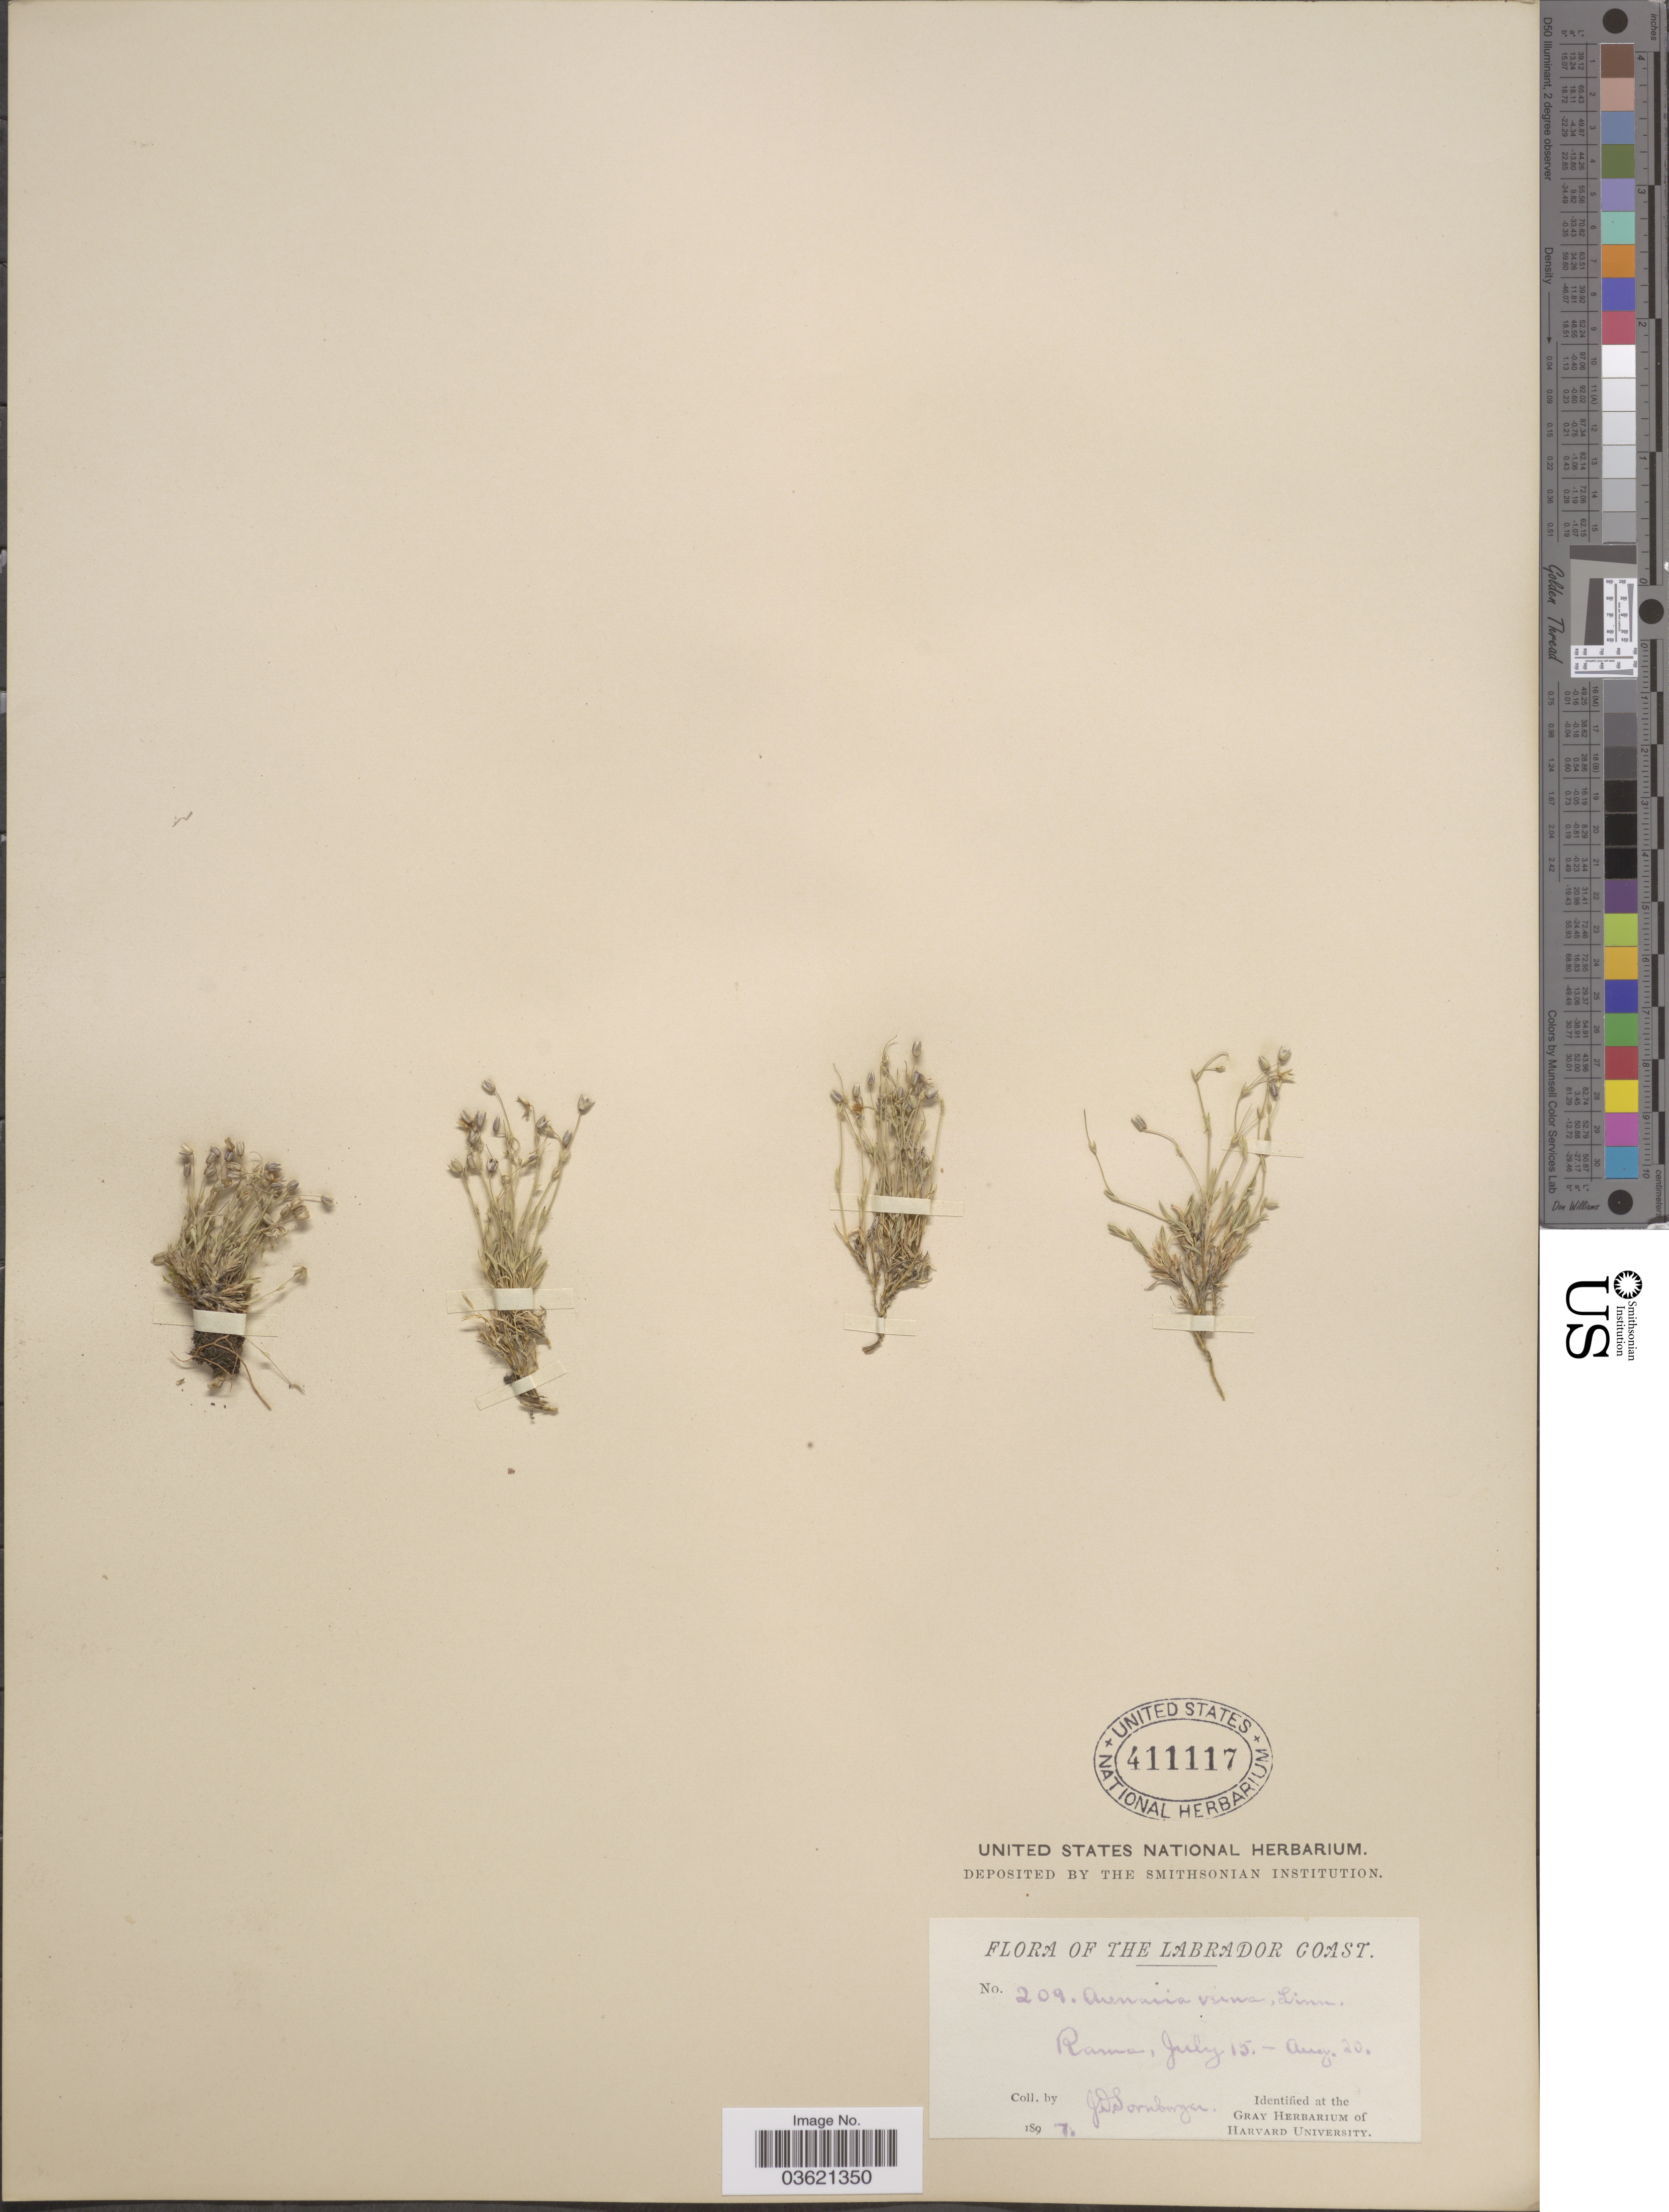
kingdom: Plantae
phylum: Tracheophyta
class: Magnoliopsida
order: Caryophyllales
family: Caryophyllaceae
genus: Arenaria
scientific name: Arenaria verna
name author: L.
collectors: J. Sornborger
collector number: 209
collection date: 1897-07-15/1897-08-20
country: Canada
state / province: Newfoundland and Labrador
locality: The Labrador Coast. Rama.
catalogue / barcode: US 411117